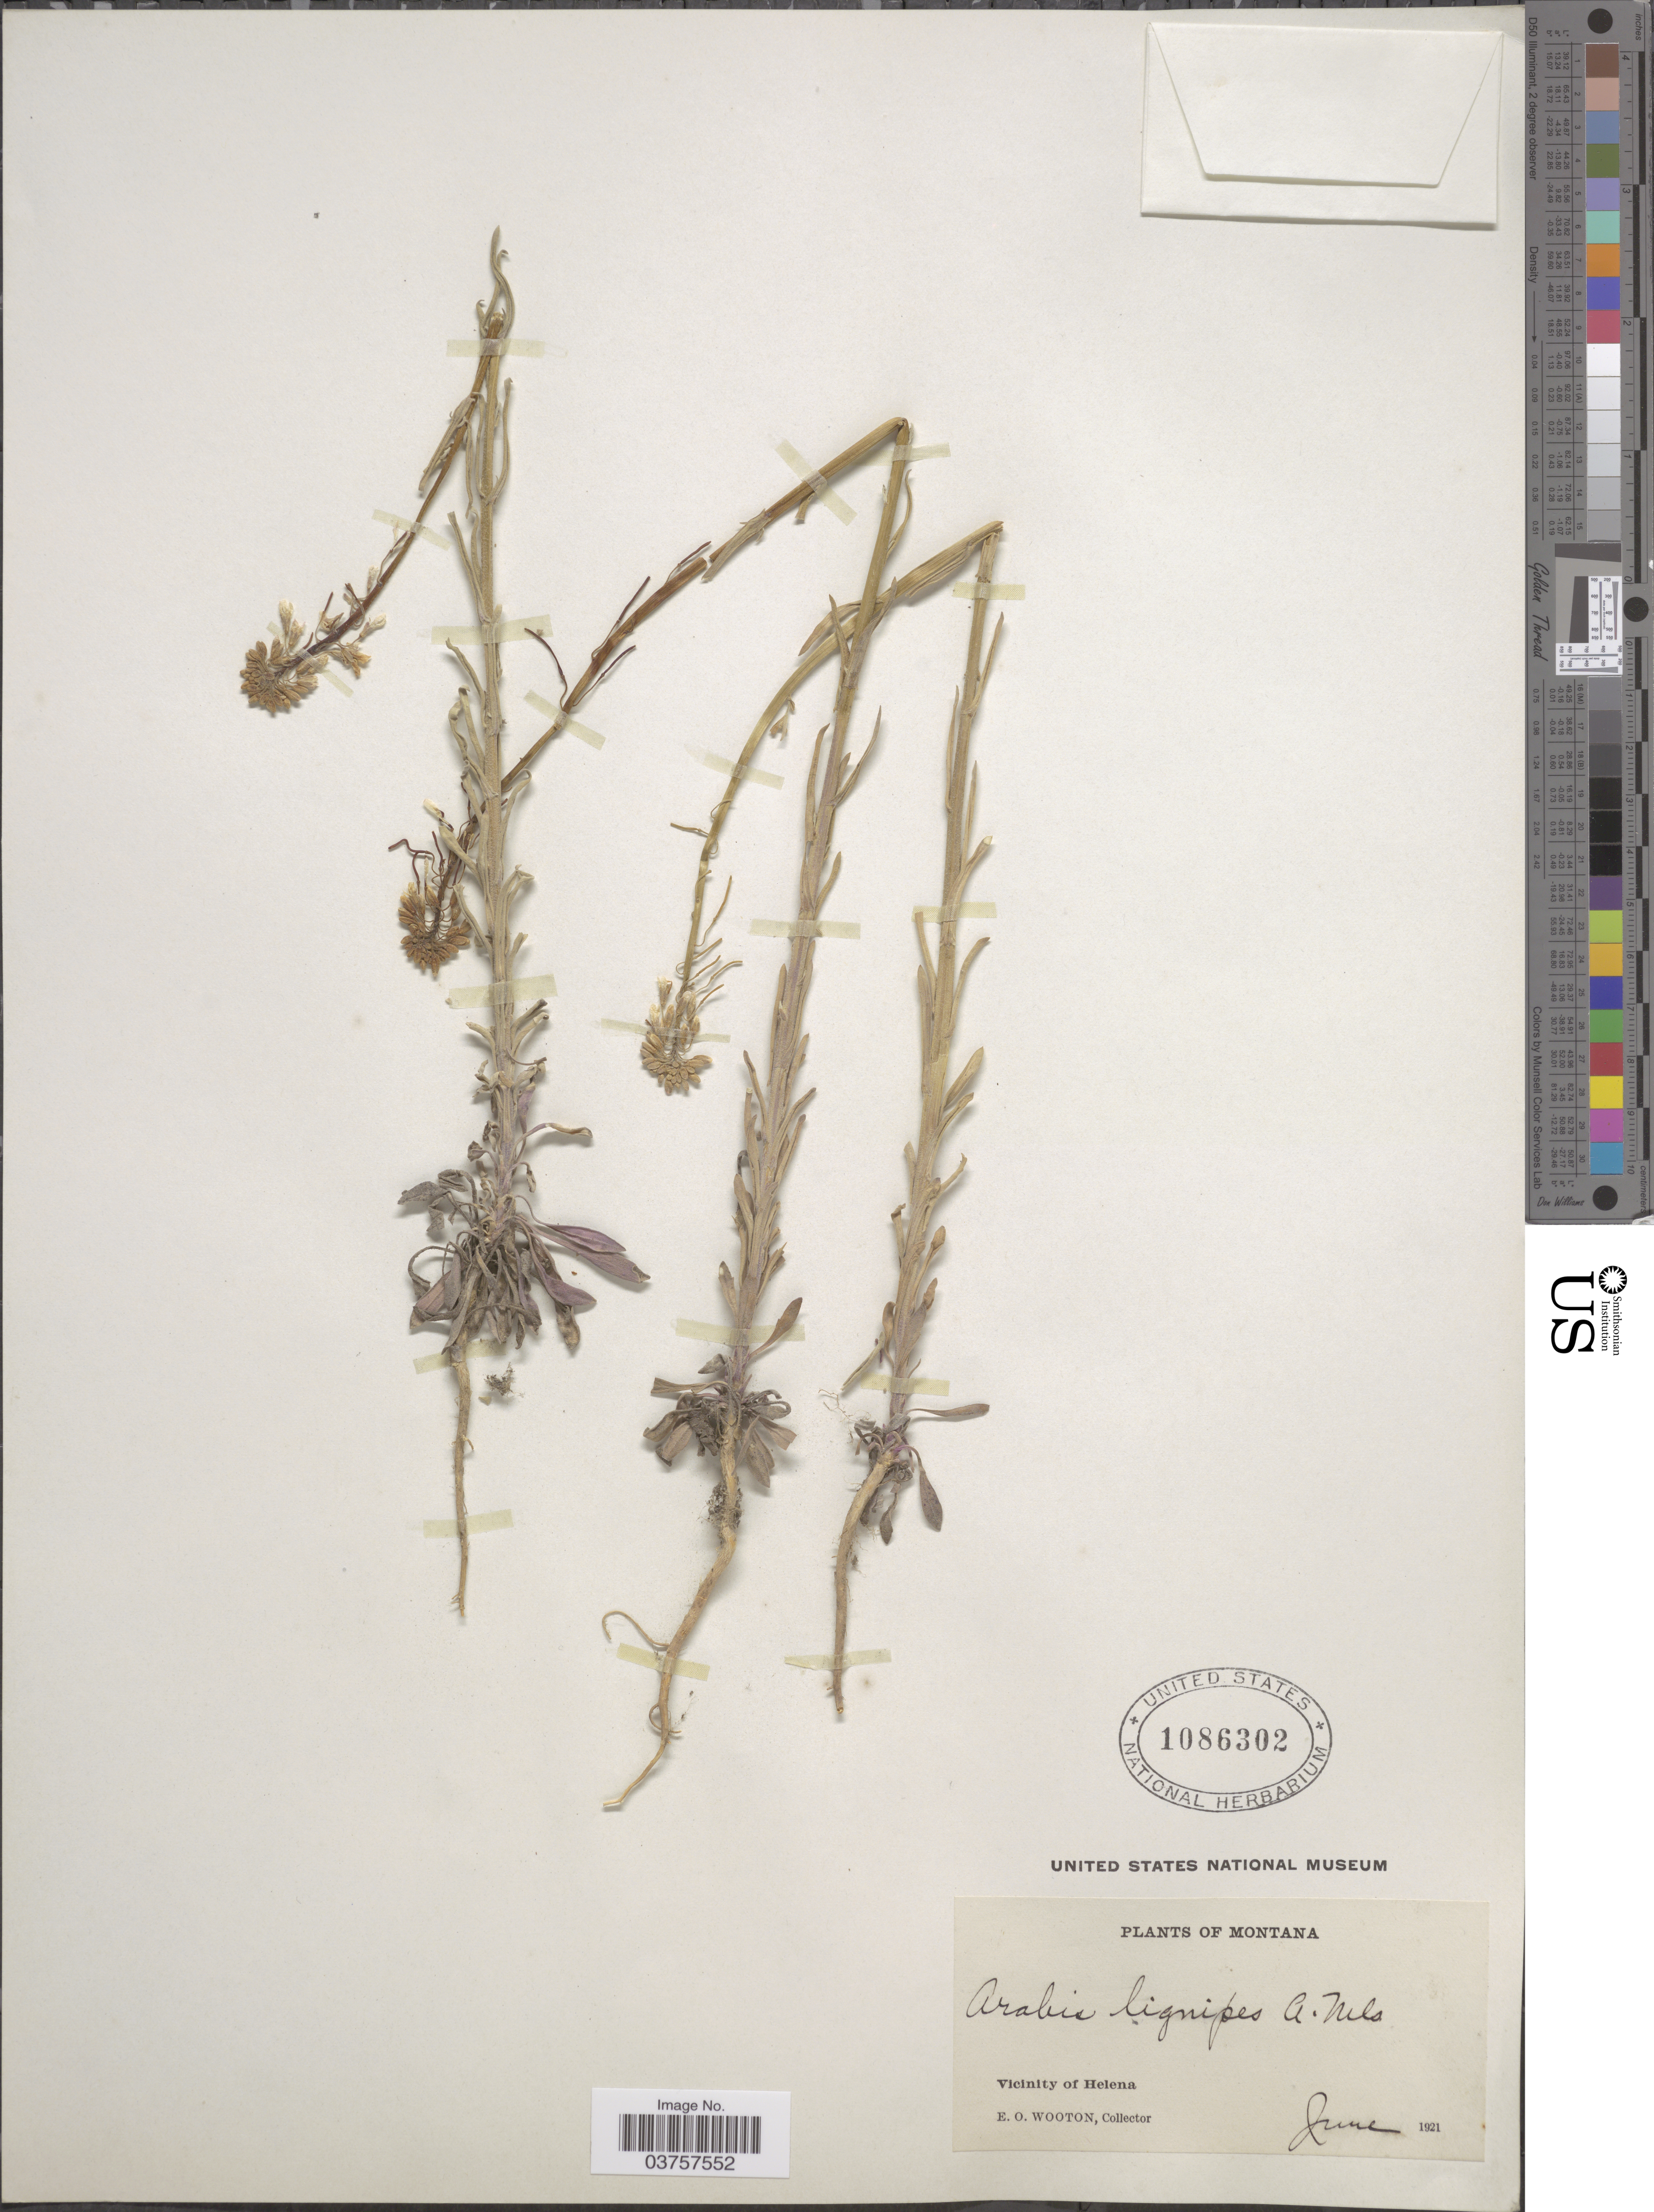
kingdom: Plantae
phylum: Tracheophyta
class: Magnoliopsida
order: Brassicales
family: Brassicaceae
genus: Arabis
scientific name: Arabis holboellii var. retrofracta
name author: Rydb.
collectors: E. O. Wooton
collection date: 1921-06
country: United States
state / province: Montana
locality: Vicinity of Helena.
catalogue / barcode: US 1086302